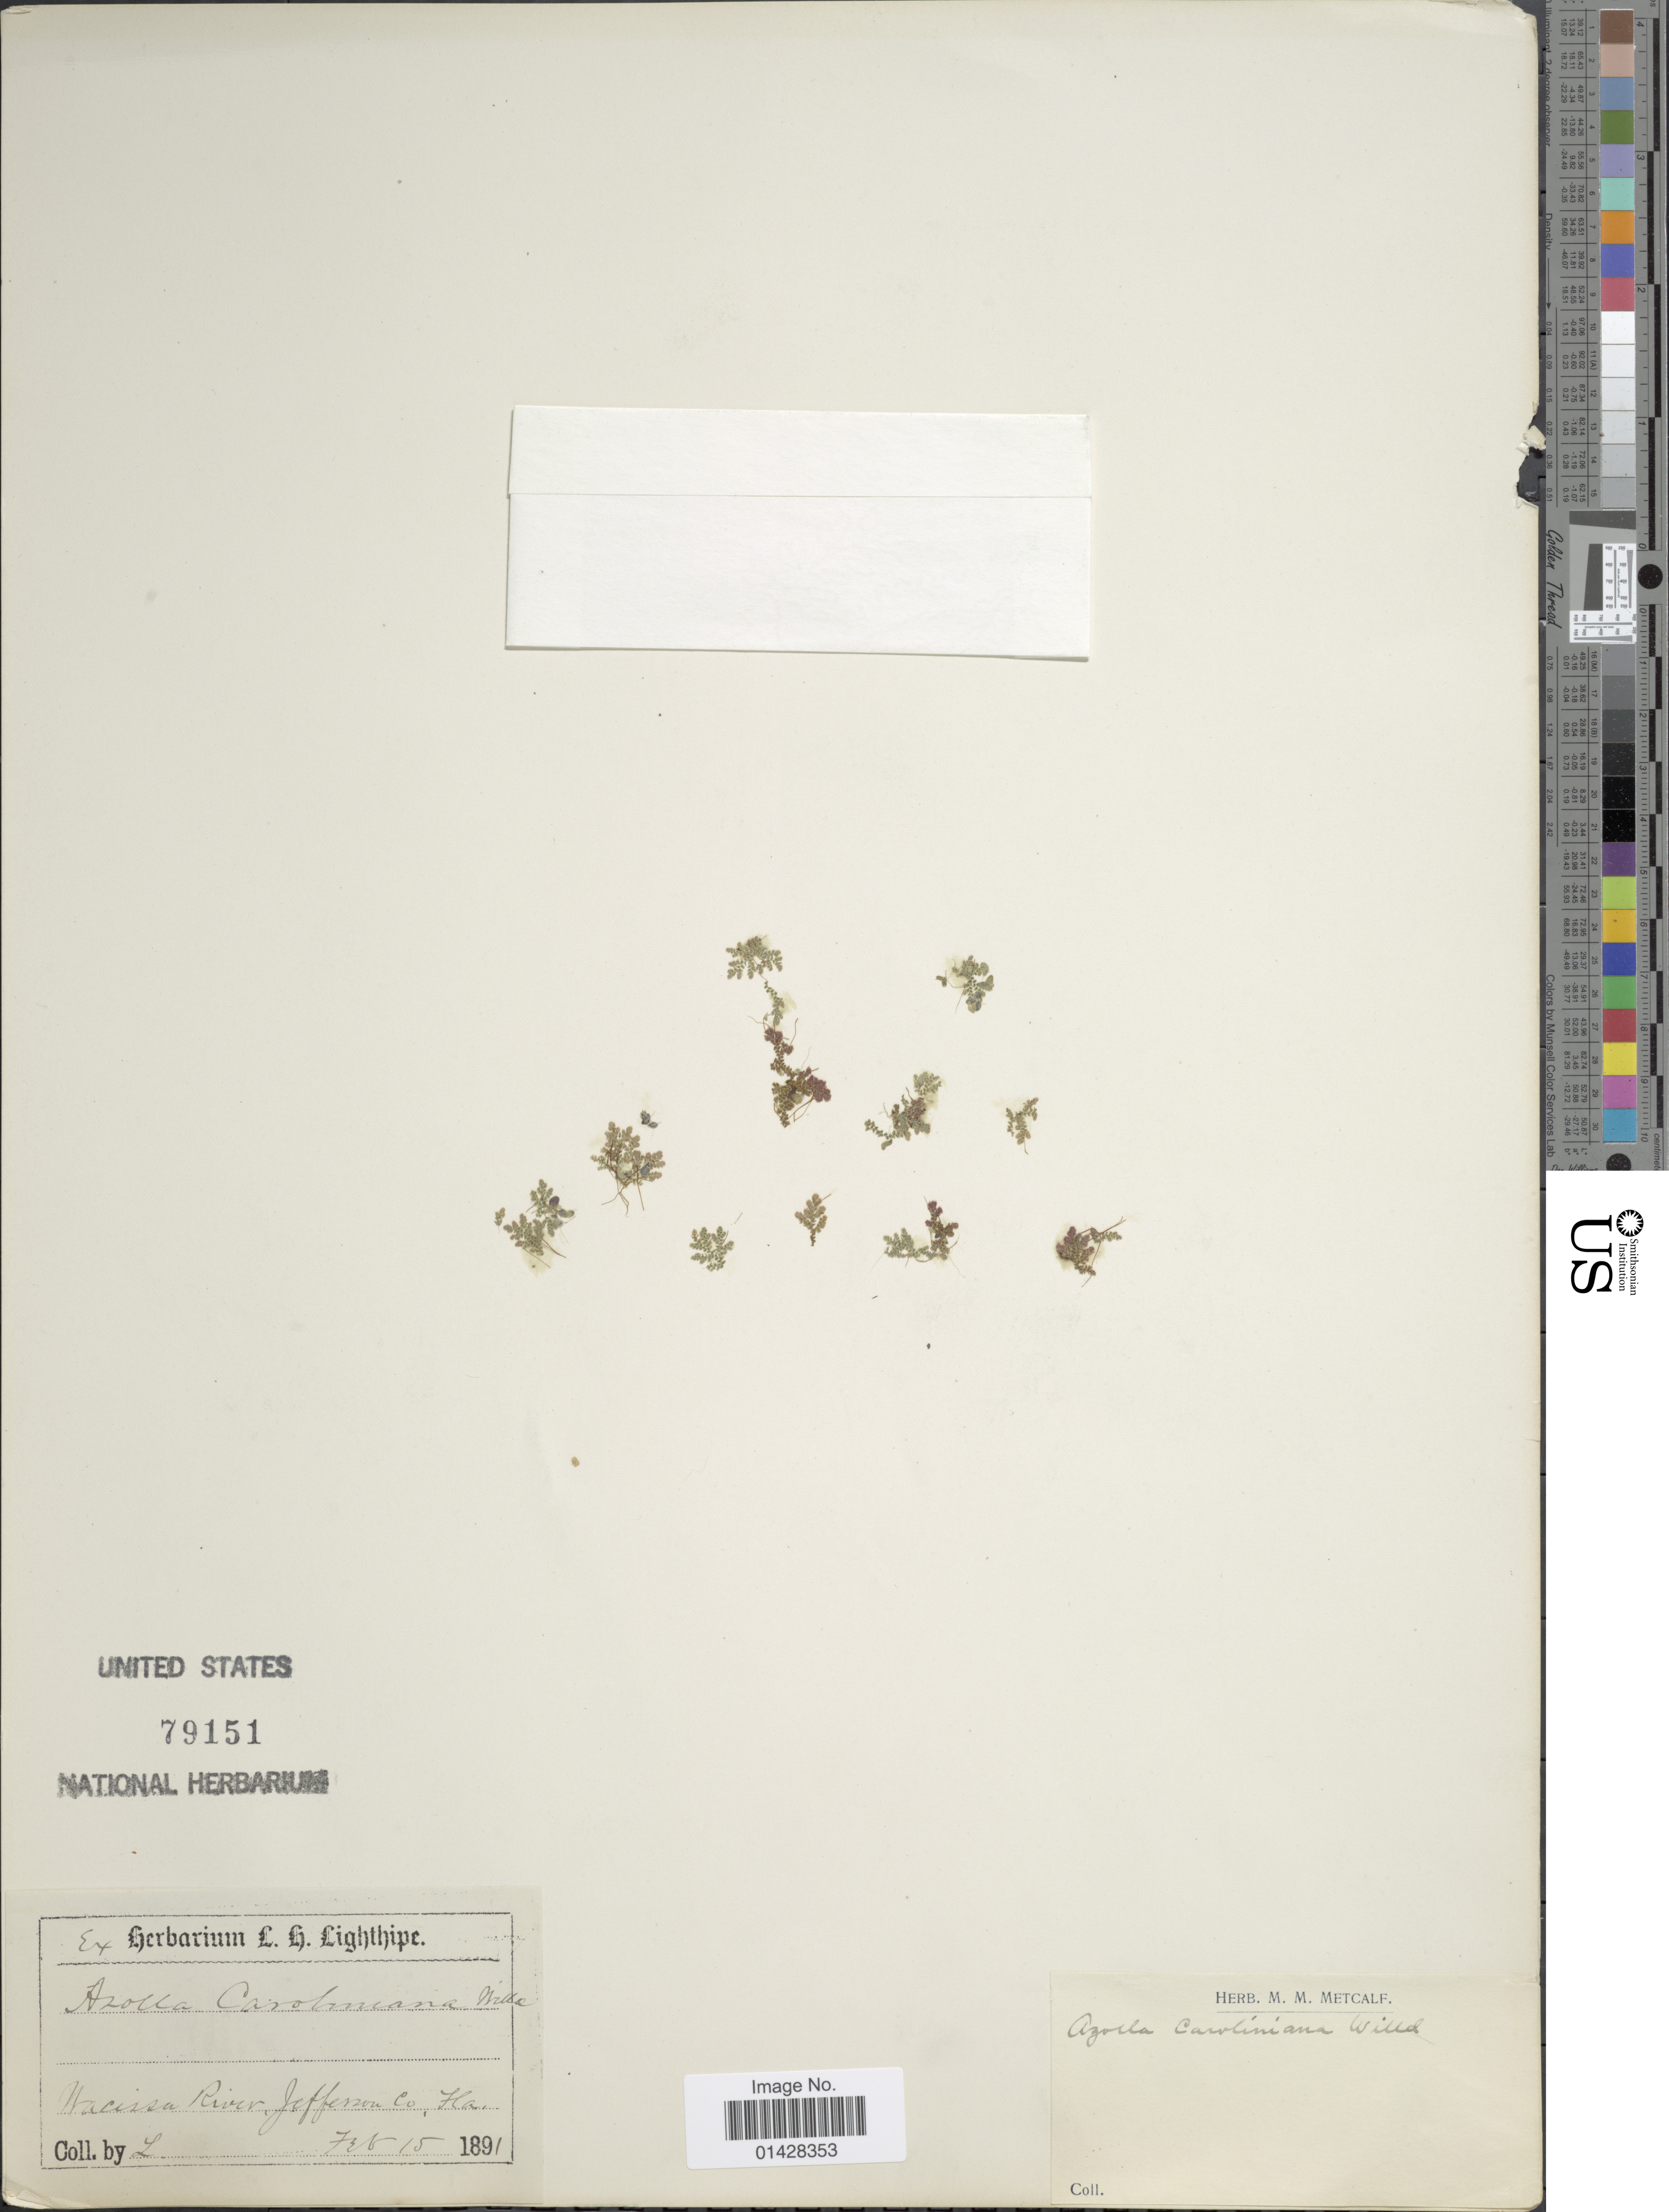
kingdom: Plantae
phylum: Tracheophyta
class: Polypodiopsida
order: Salviniales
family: Salviniaceae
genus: Azolla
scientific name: Azolla caroliniana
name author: Willd.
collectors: L. H. Lighthipe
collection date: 1891-02-15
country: United States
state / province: Florida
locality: Wacissa River, Jefferson Co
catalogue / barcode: US 79151